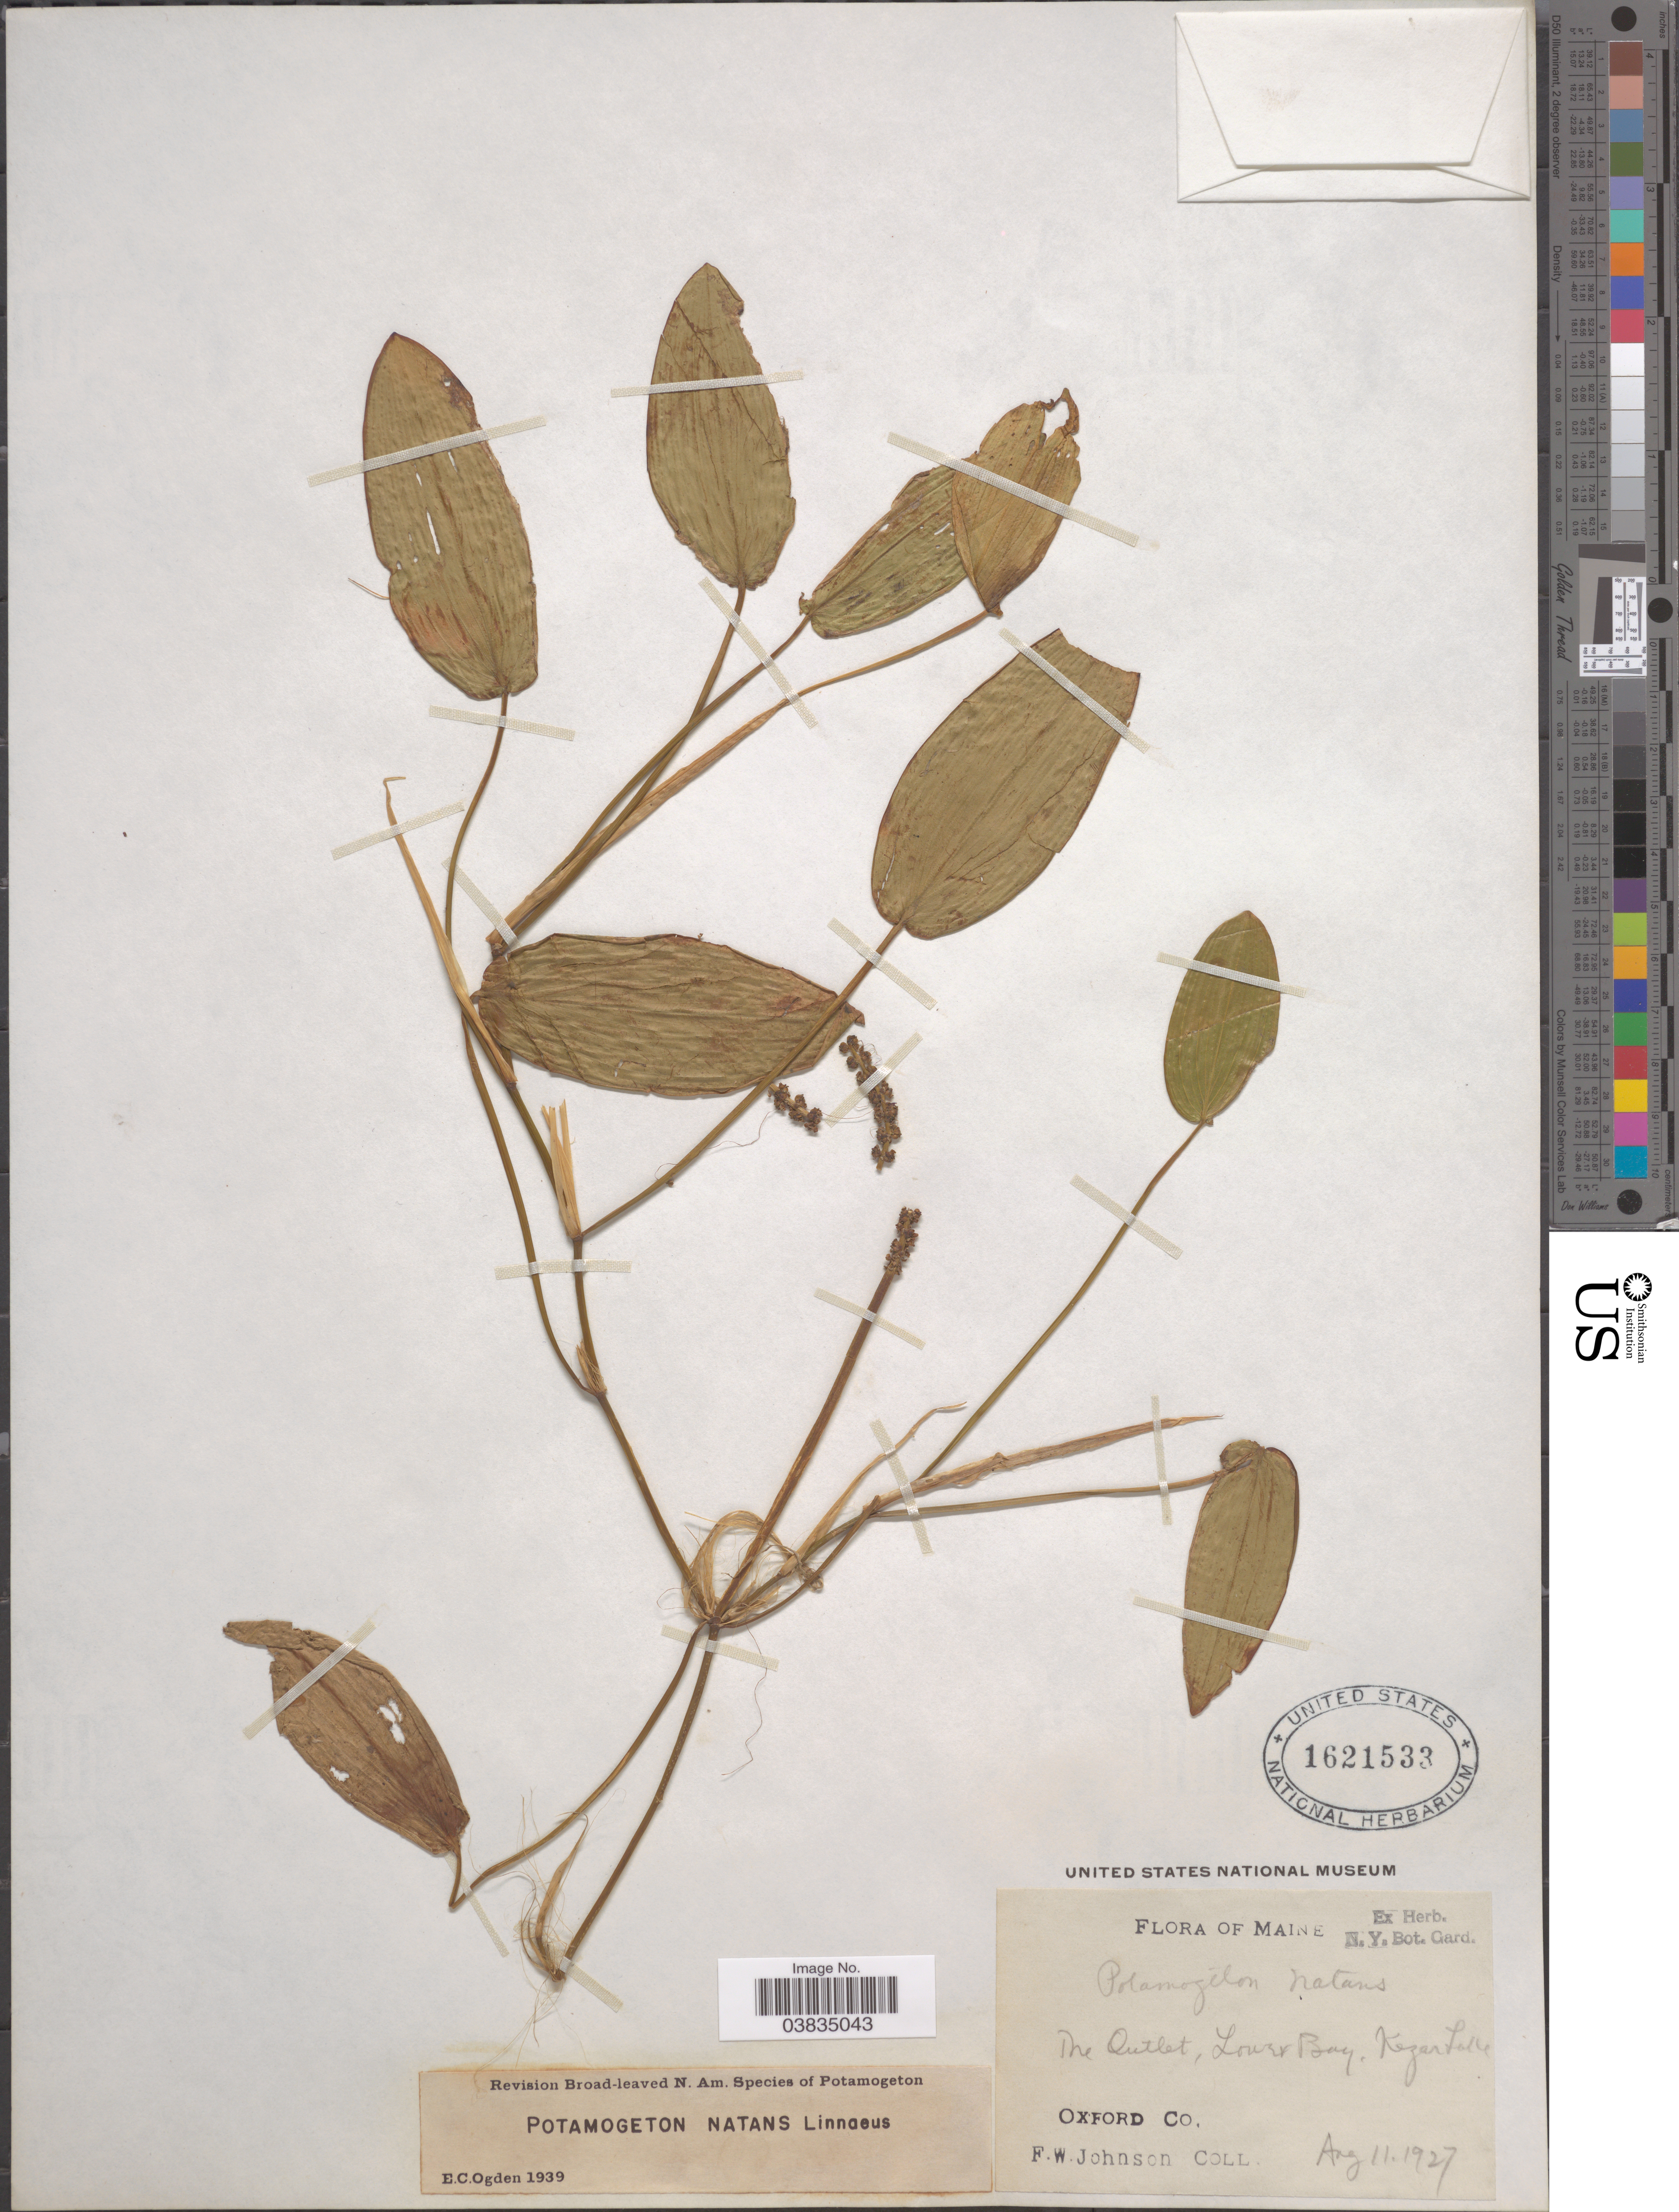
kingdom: Plantae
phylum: Tracheophyta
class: Liliopsida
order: Alismatales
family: Potamogetonaceae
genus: Potamogeton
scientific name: Potamogeton natans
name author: L.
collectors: F. W. Johnson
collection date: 1927-08-11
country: United States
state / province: Maine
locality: The Outlet, Lower Bay, Kezar Lake. Oxford Co.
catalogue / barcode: US 1621533